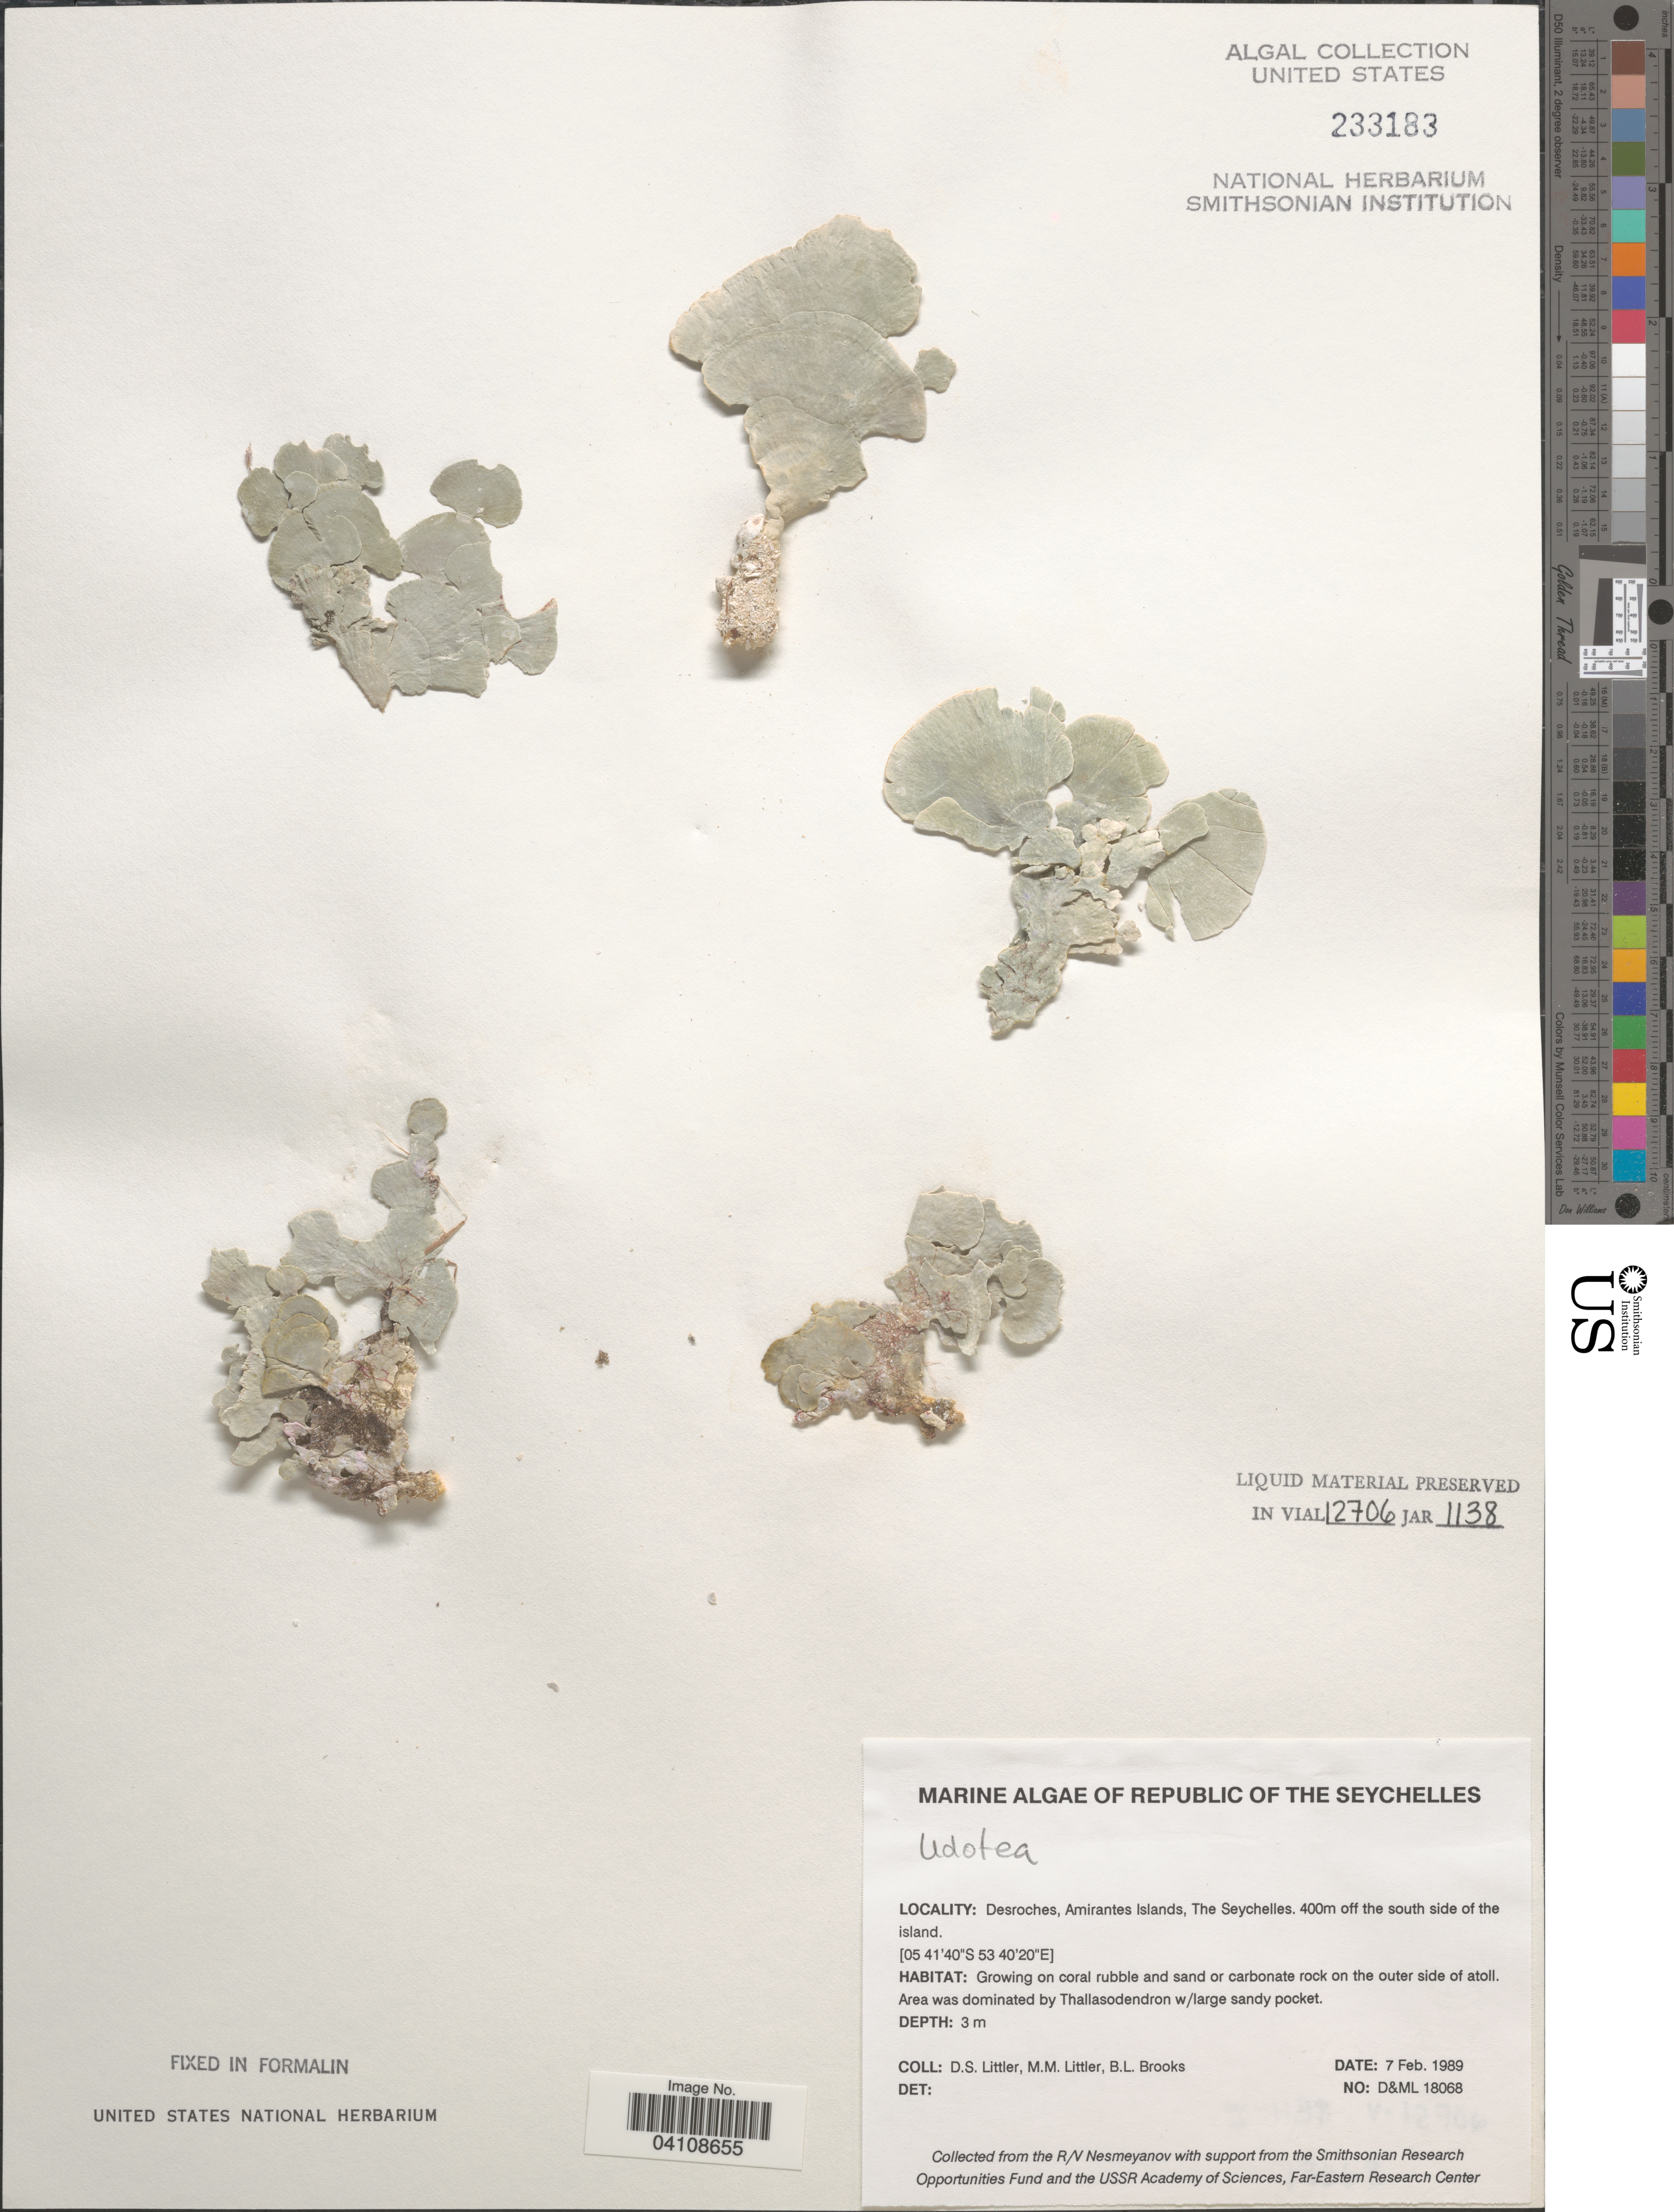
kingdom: Plantae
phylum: Chlorophyta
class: Ulvophyceae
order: Bryopsidales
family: Udoteaceae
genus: Udotea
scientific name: Udotea sp.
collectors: D. S. Littler & B. Brooks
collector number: D&ML18068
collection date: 1989-02-07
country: Seychelles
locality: Republic of The Seychelles. Desroches, Amirantes Islands. 400m off the south side of the island.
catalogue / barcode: US 233183